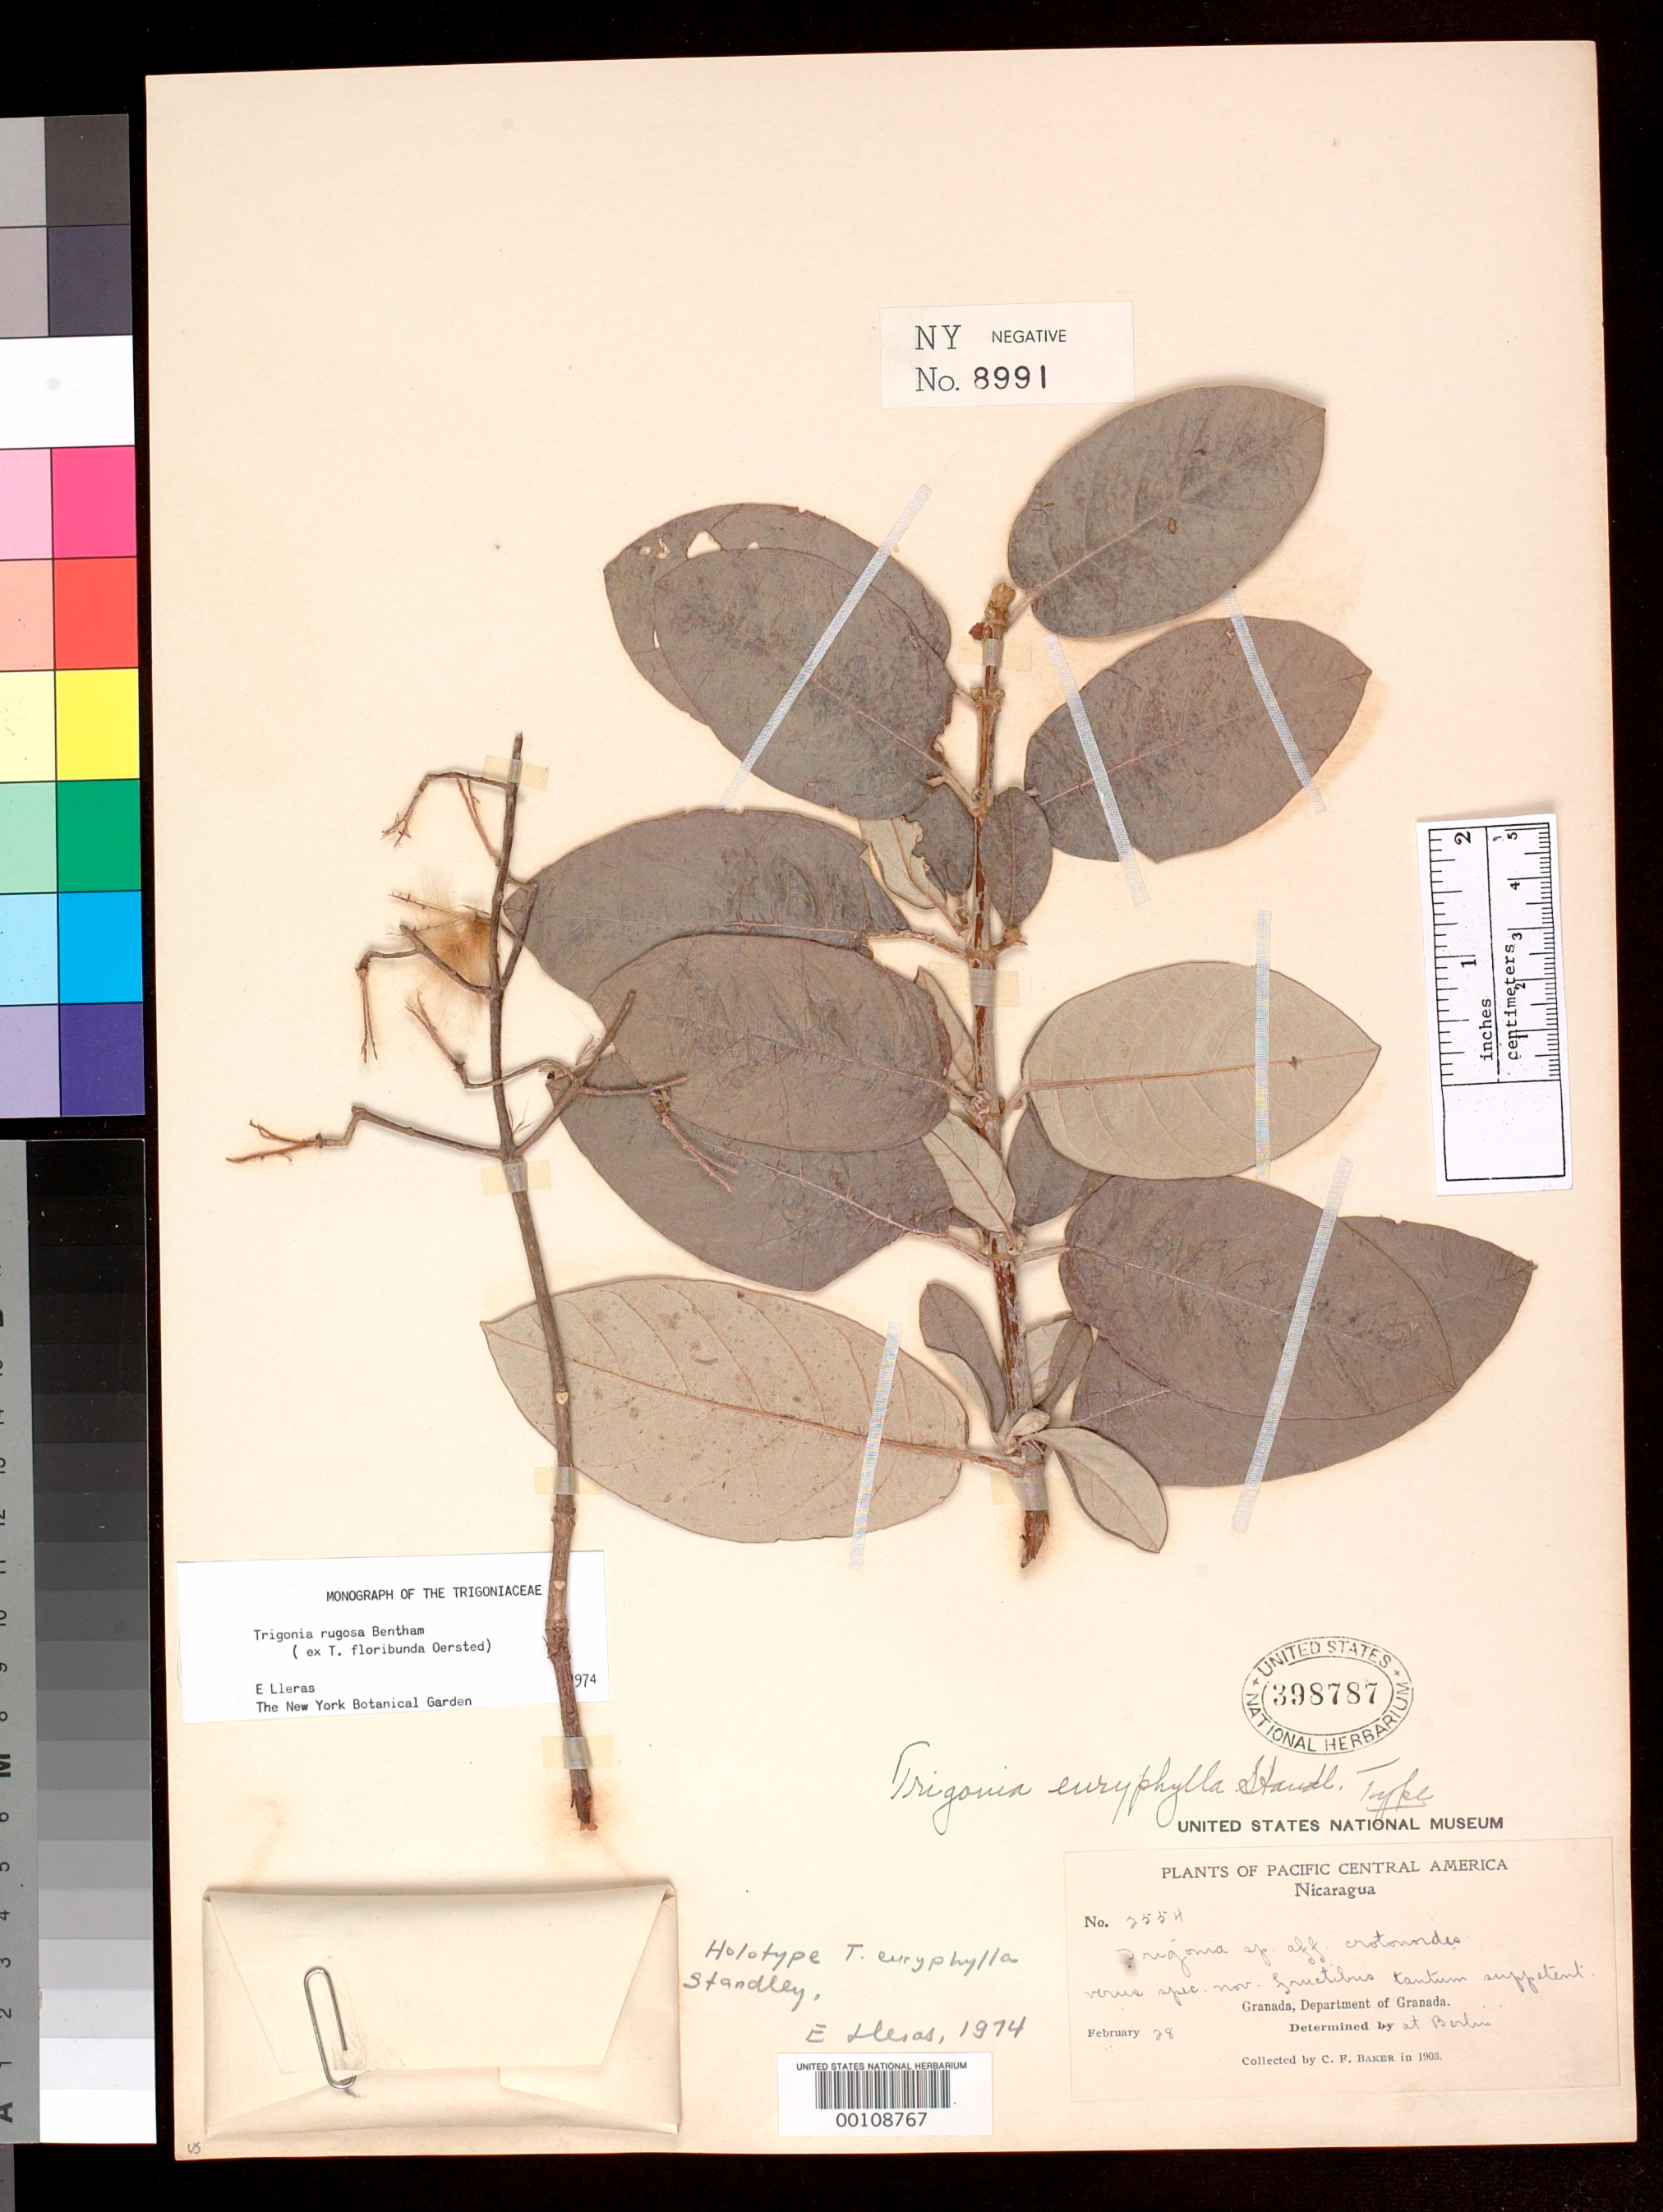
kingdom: Plantae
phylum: Tracheophyta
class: Magnoliopsida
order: Malpighiales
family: Trigoniaceae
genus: Trigonia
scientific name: Trigonia euryphylla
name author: Standl.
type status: Holotype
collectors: C. F. Baker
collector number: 2554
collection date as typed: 28 Feb 1903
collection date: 1903-02-28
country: Nicaragua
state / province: Granada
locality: Granada, Department of Granada.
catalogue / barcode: US 398787